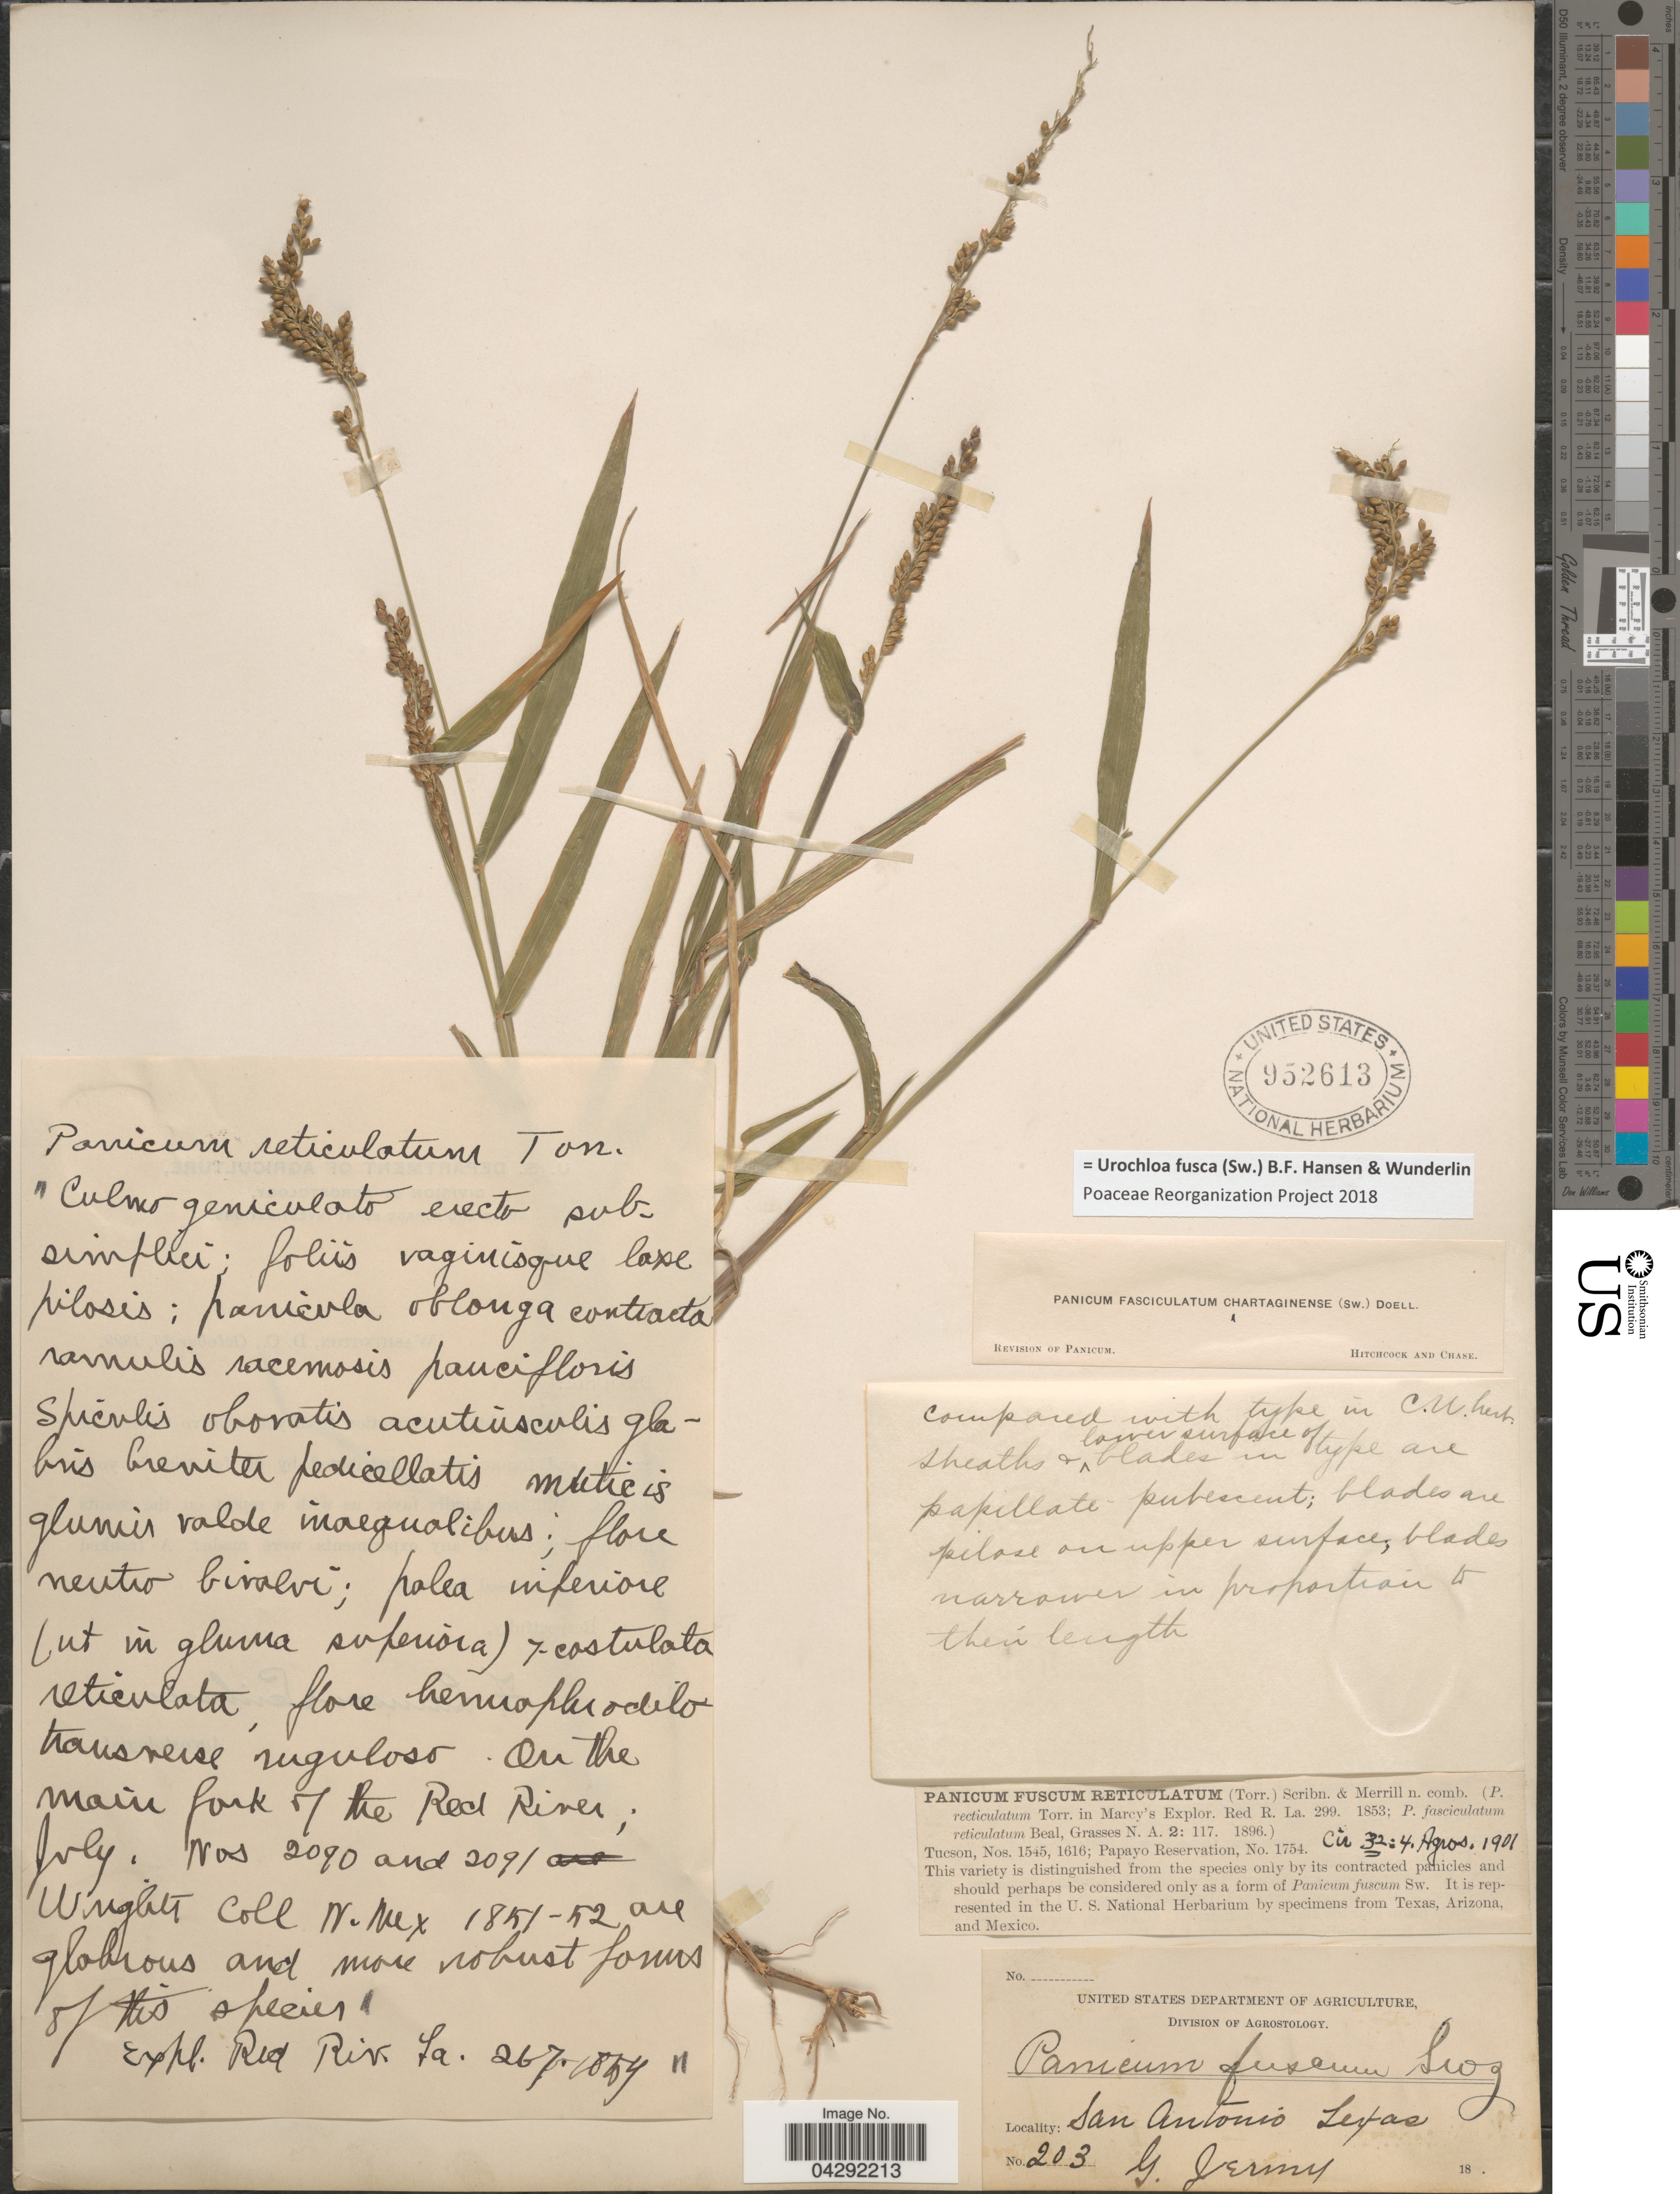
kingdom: Plantae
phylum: Tracheophyta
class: Liliopsida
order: Poales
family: Poaceae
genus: Urochloa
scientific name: Urochloa fusca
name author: (Sw.) B.F. Hansen & Wunderlin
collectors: G. Jermy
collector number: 203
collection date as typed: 18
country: United States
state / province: Texas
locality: San Antonio.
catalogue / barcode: US 952613